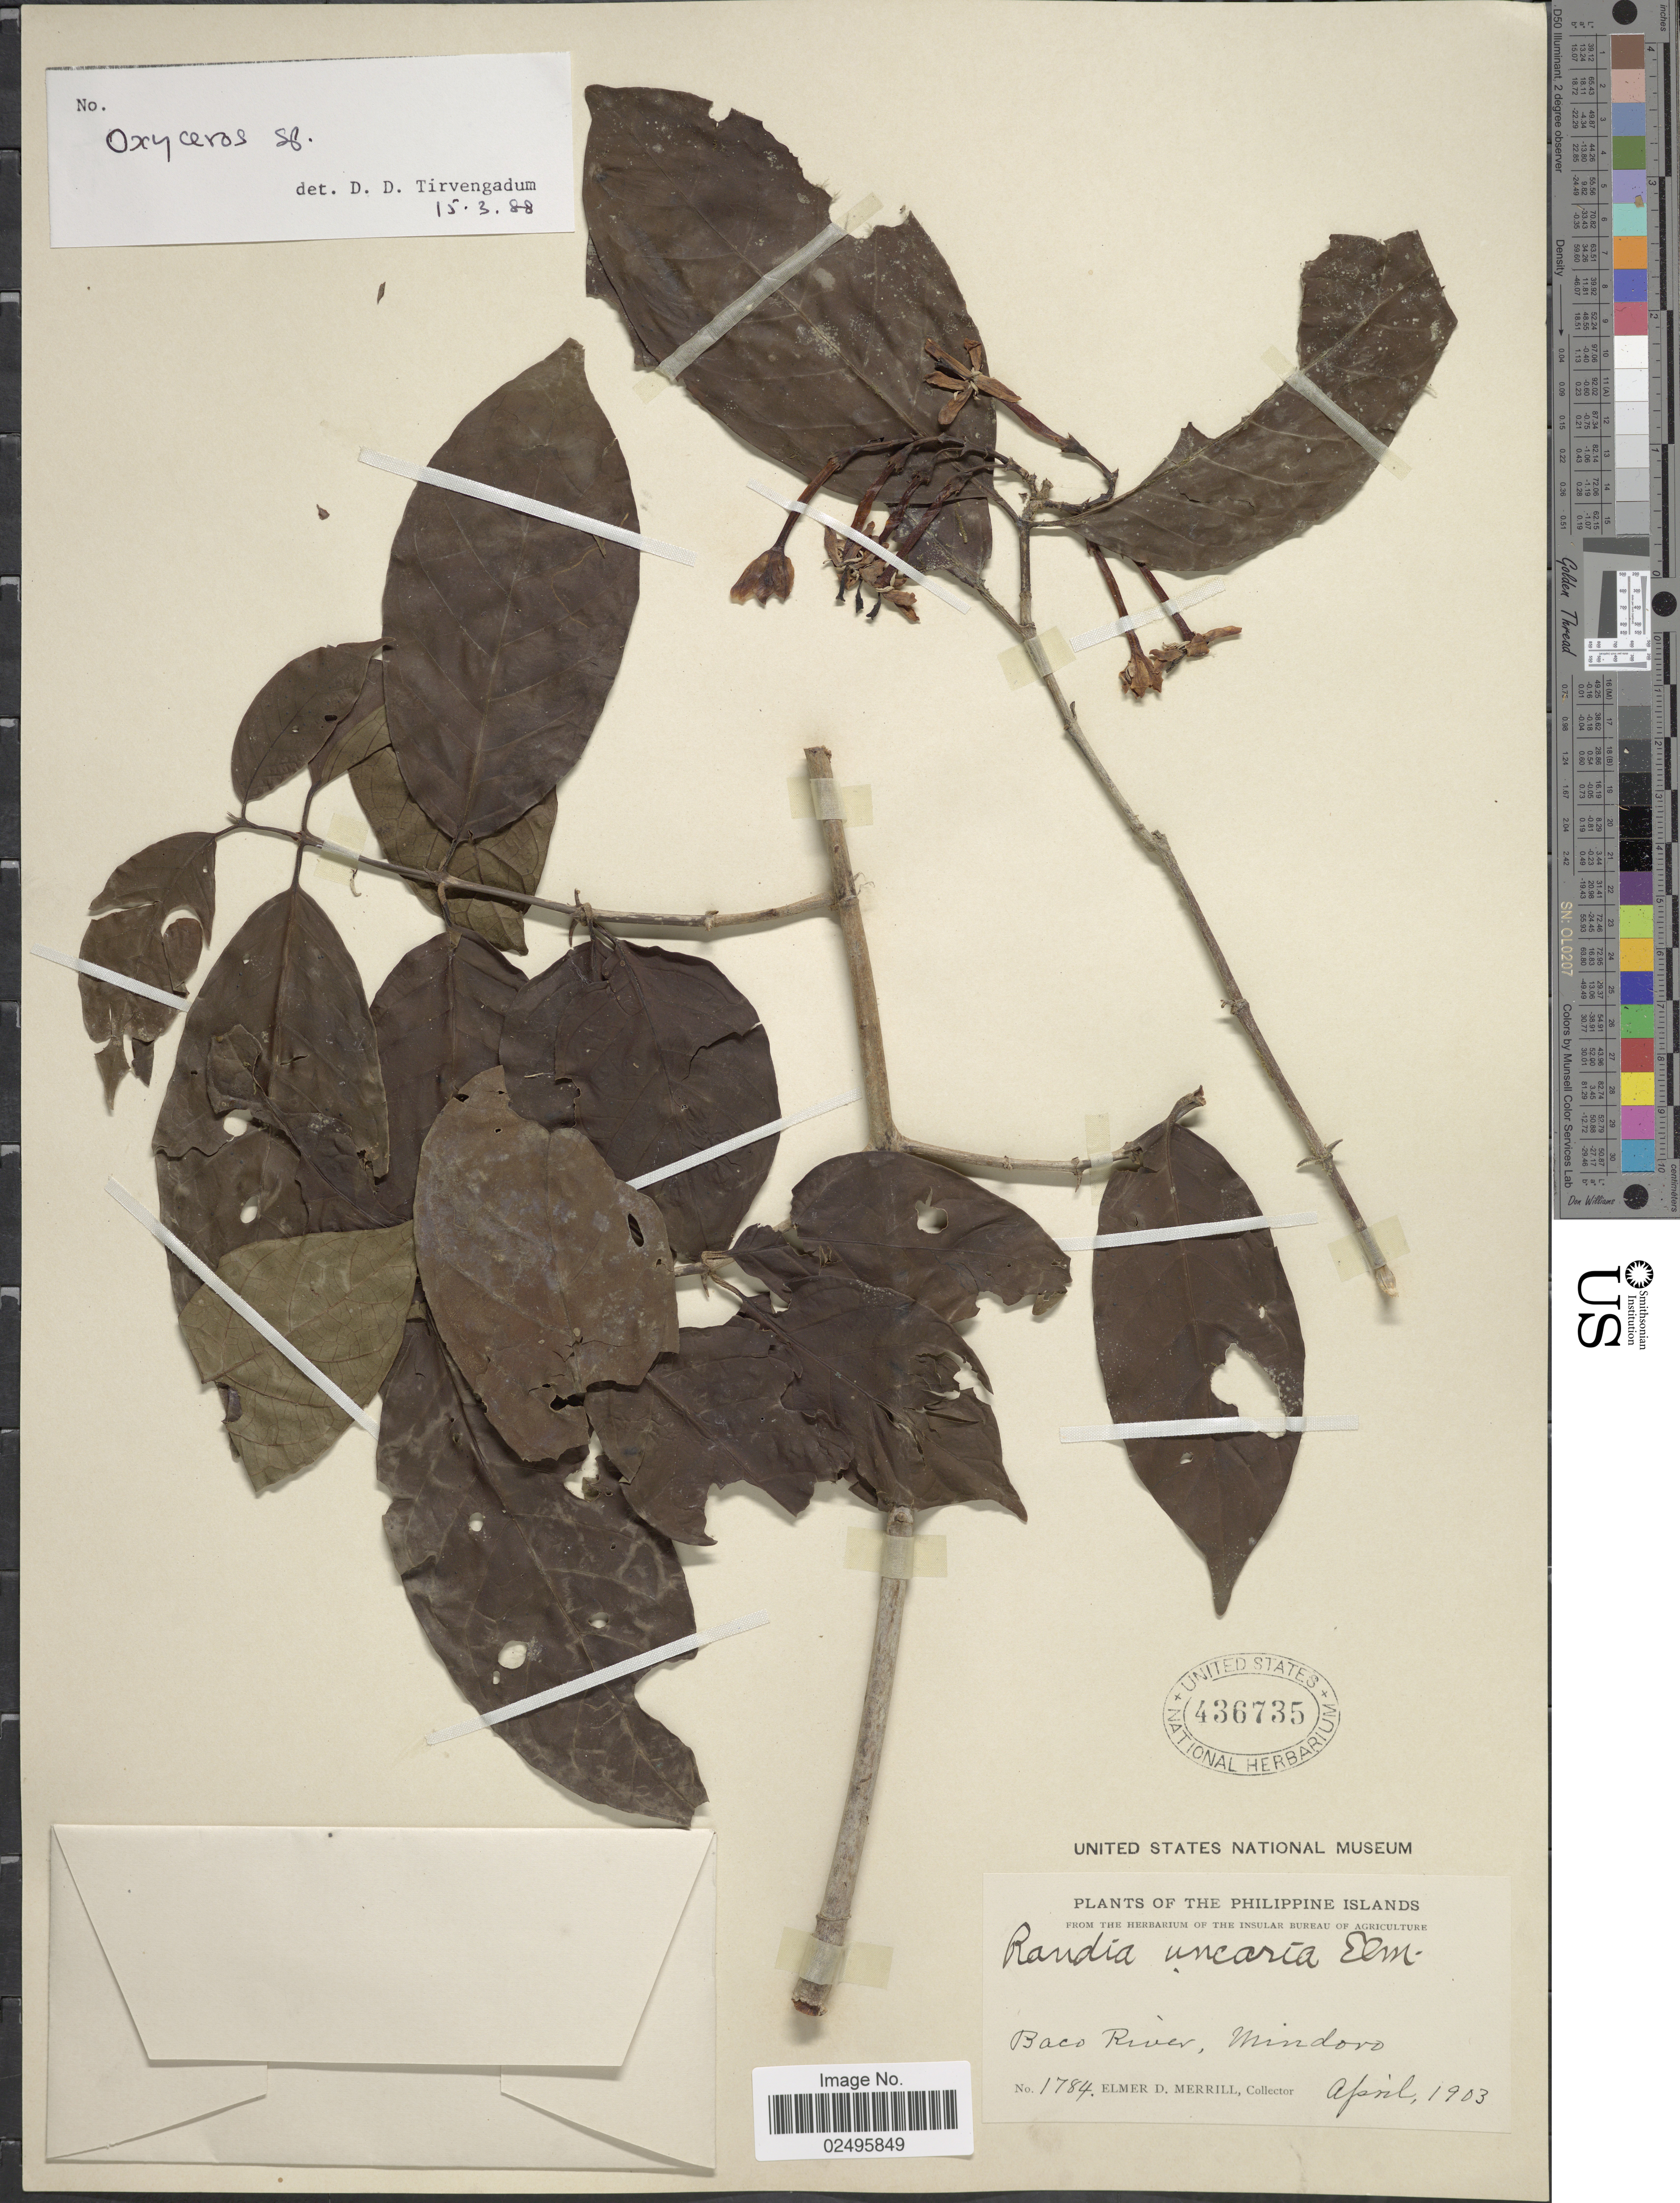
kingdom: Plantae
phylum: Tracheophyta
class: Magnoliopsida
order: Gentianales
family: Rubiaceae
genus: Oxyceros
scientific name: Oxyceros bispinosa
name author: (Griff.) Tirveng.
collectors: E. D. Merrill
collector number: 1784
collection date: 1903-04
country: Philippines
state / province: Mimaropa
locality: Baco River, Mindoro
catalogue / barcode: US 436735